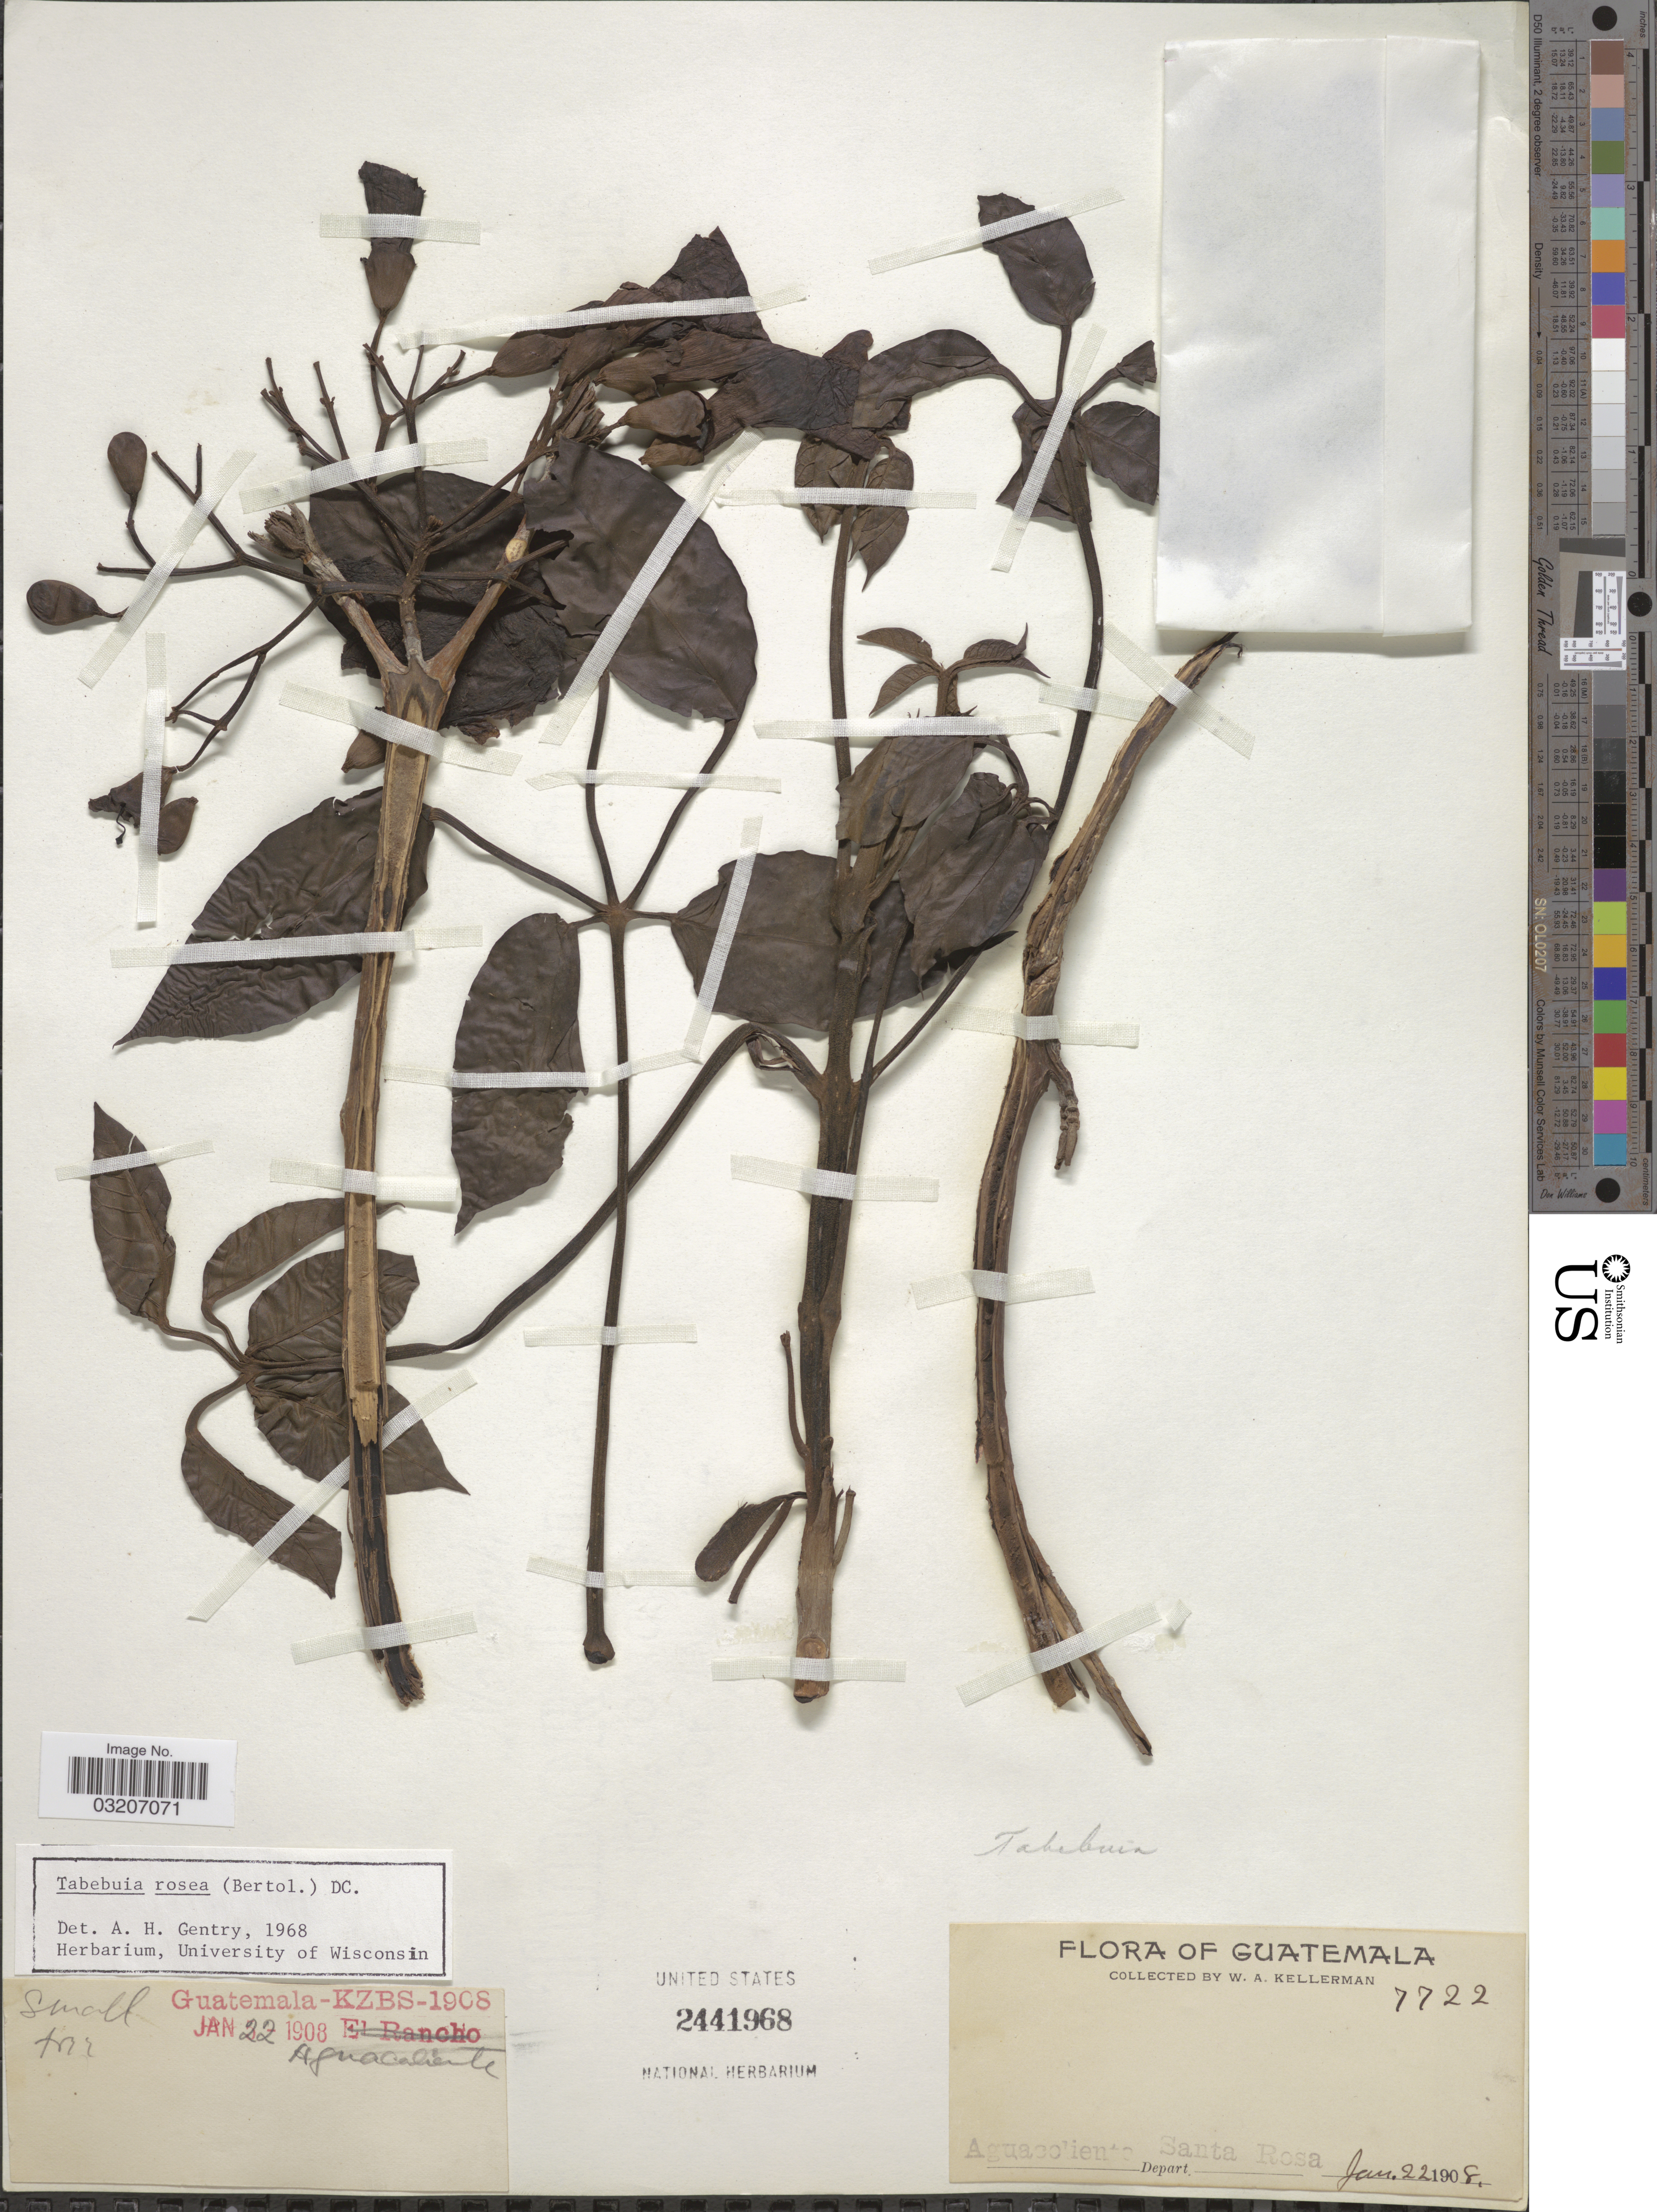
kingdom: Plantae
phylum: Tracheophyta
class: Magnoliopsida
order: Lamiales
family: Bignoniaceae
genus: Tabebuia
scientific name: Tabebuia rosea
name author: (Bertol.) DC.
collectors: W. Kellerman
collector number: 7722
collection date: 1908-01-22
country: Guatemala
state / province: Santa Rosa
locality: Aguacaliente. Depart. Santa Rosa.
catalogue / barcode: US 2441968